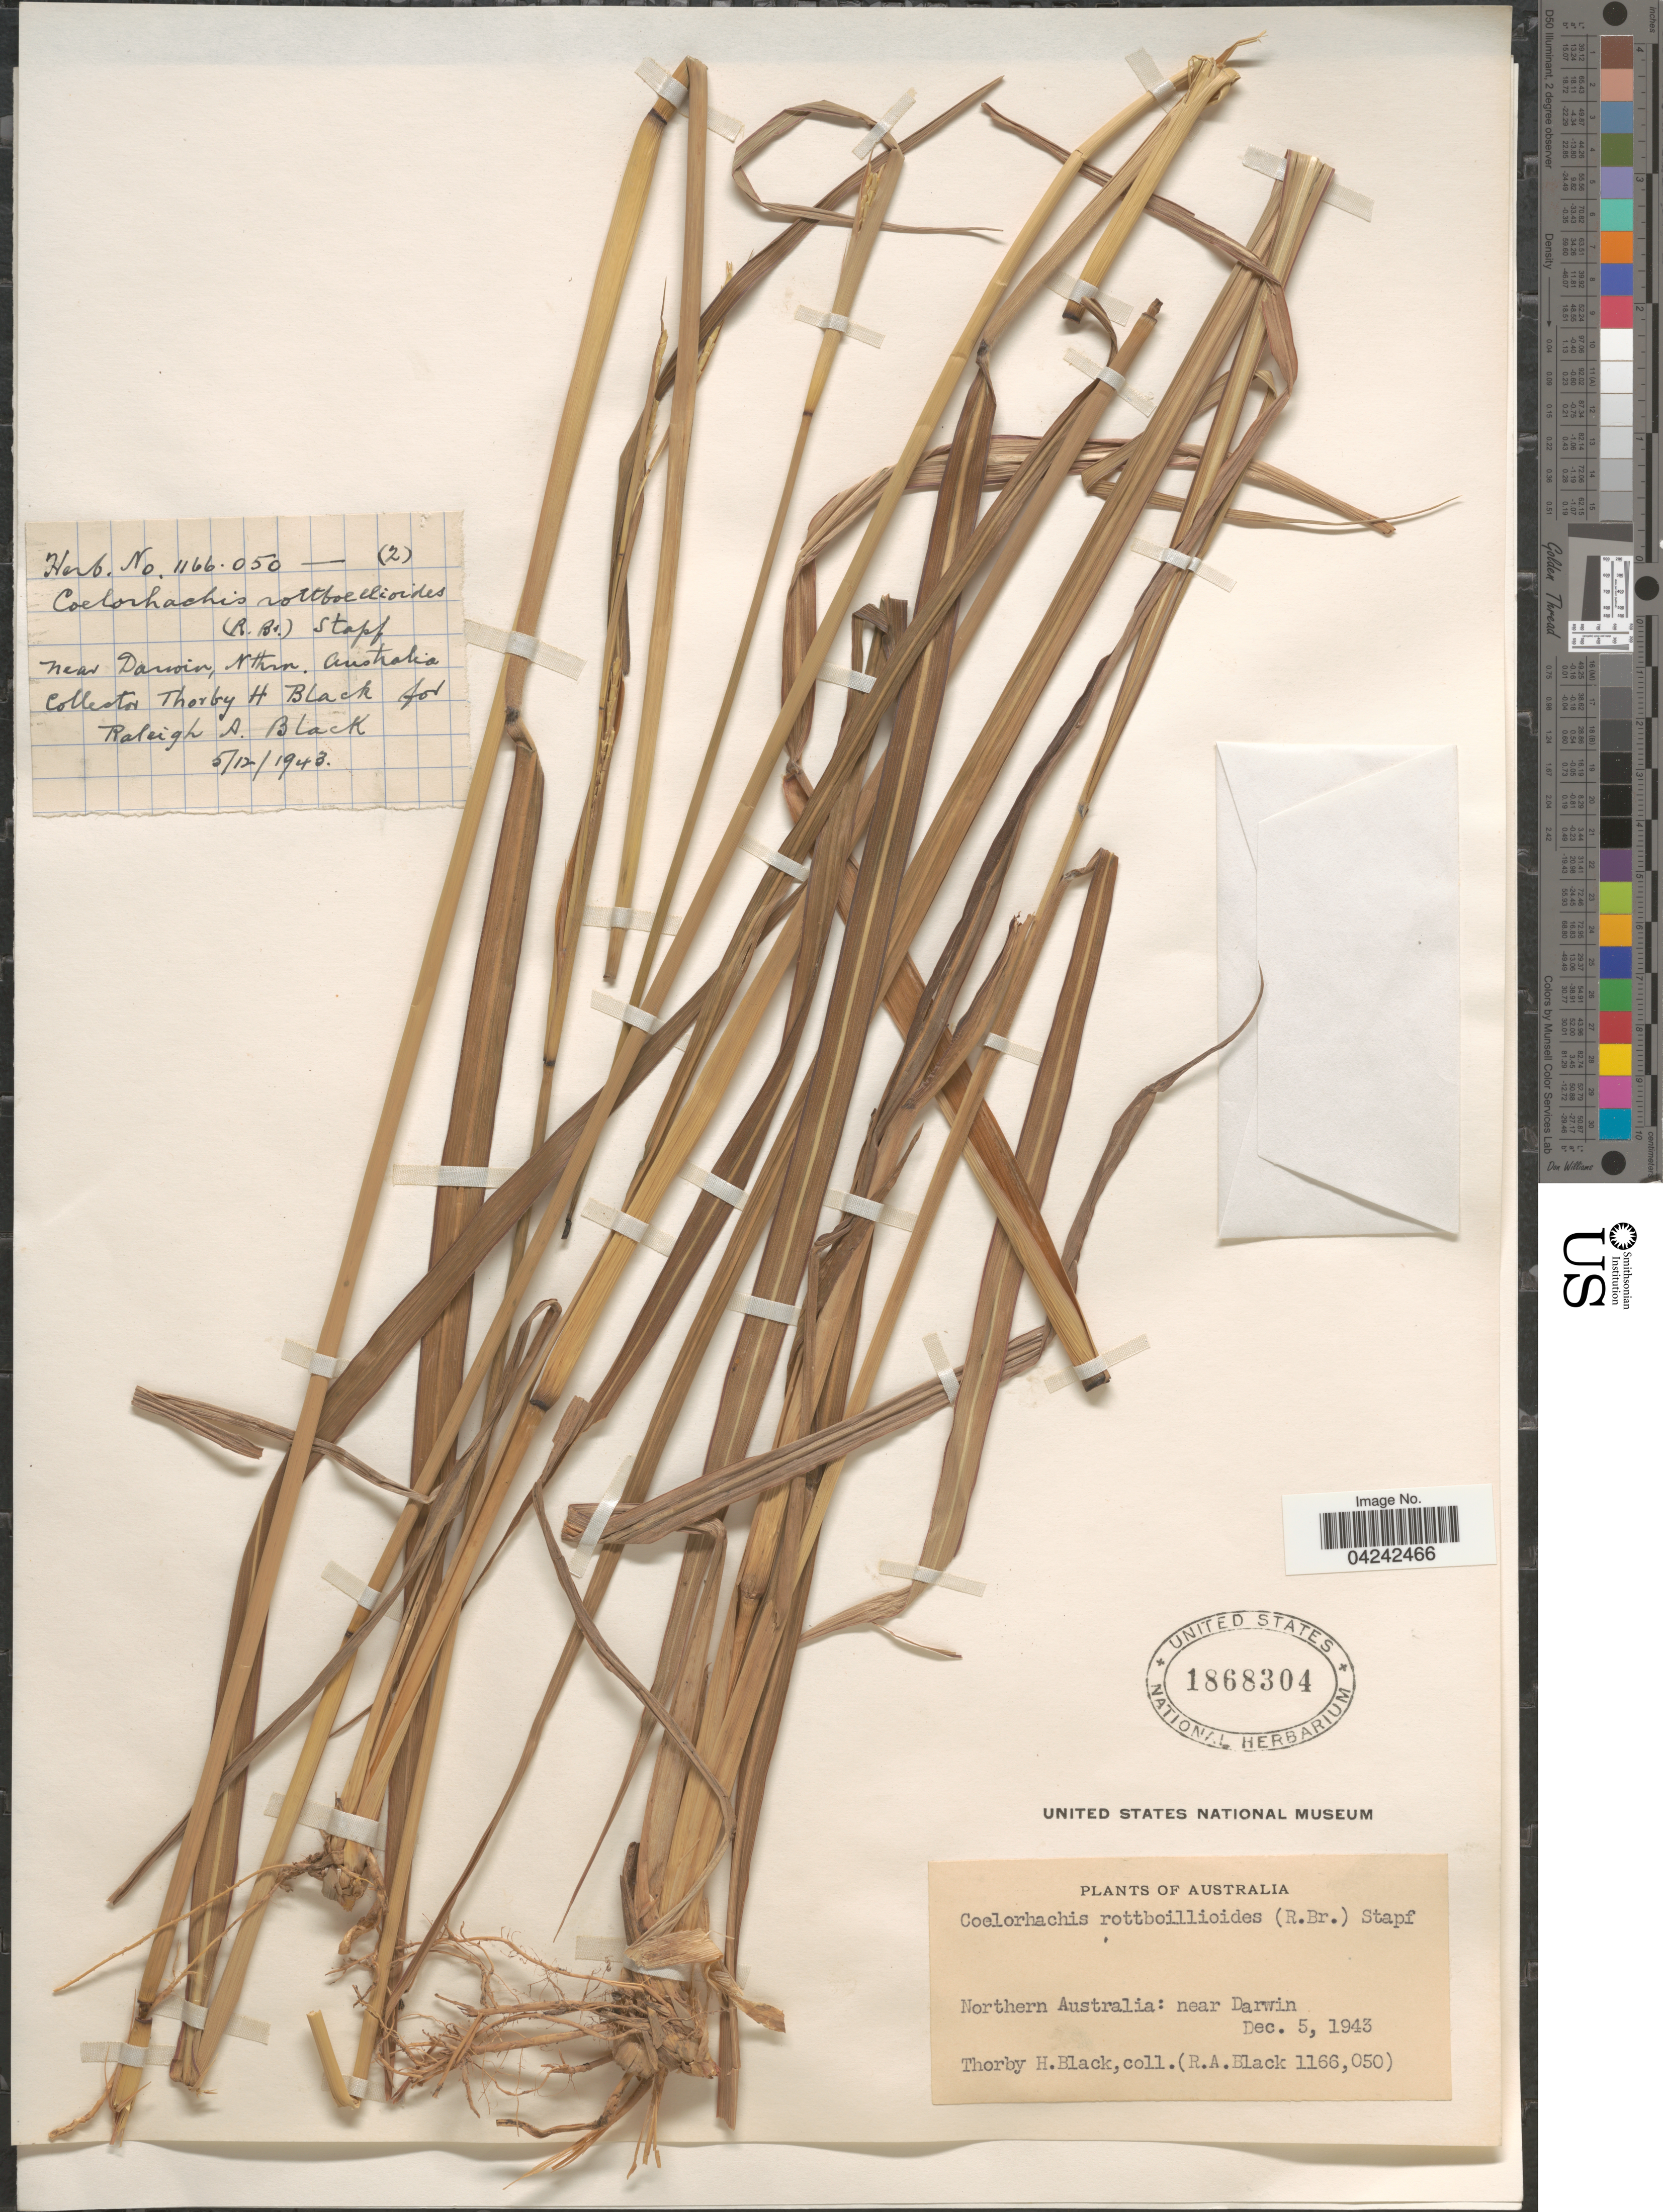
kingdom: Plantae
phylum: Tracheophyta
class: Liliopsida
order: Poales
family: Poaceae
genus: Rottboellia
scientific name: Rottboellia rottboellioides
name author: (R. Br.) Druce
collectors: T. Black & R. A. Black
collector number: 1166,050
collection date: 1943-12-05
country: Australia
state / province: Northern Territory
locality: Northern Australia: near Darwin.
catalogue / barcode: US 1868304